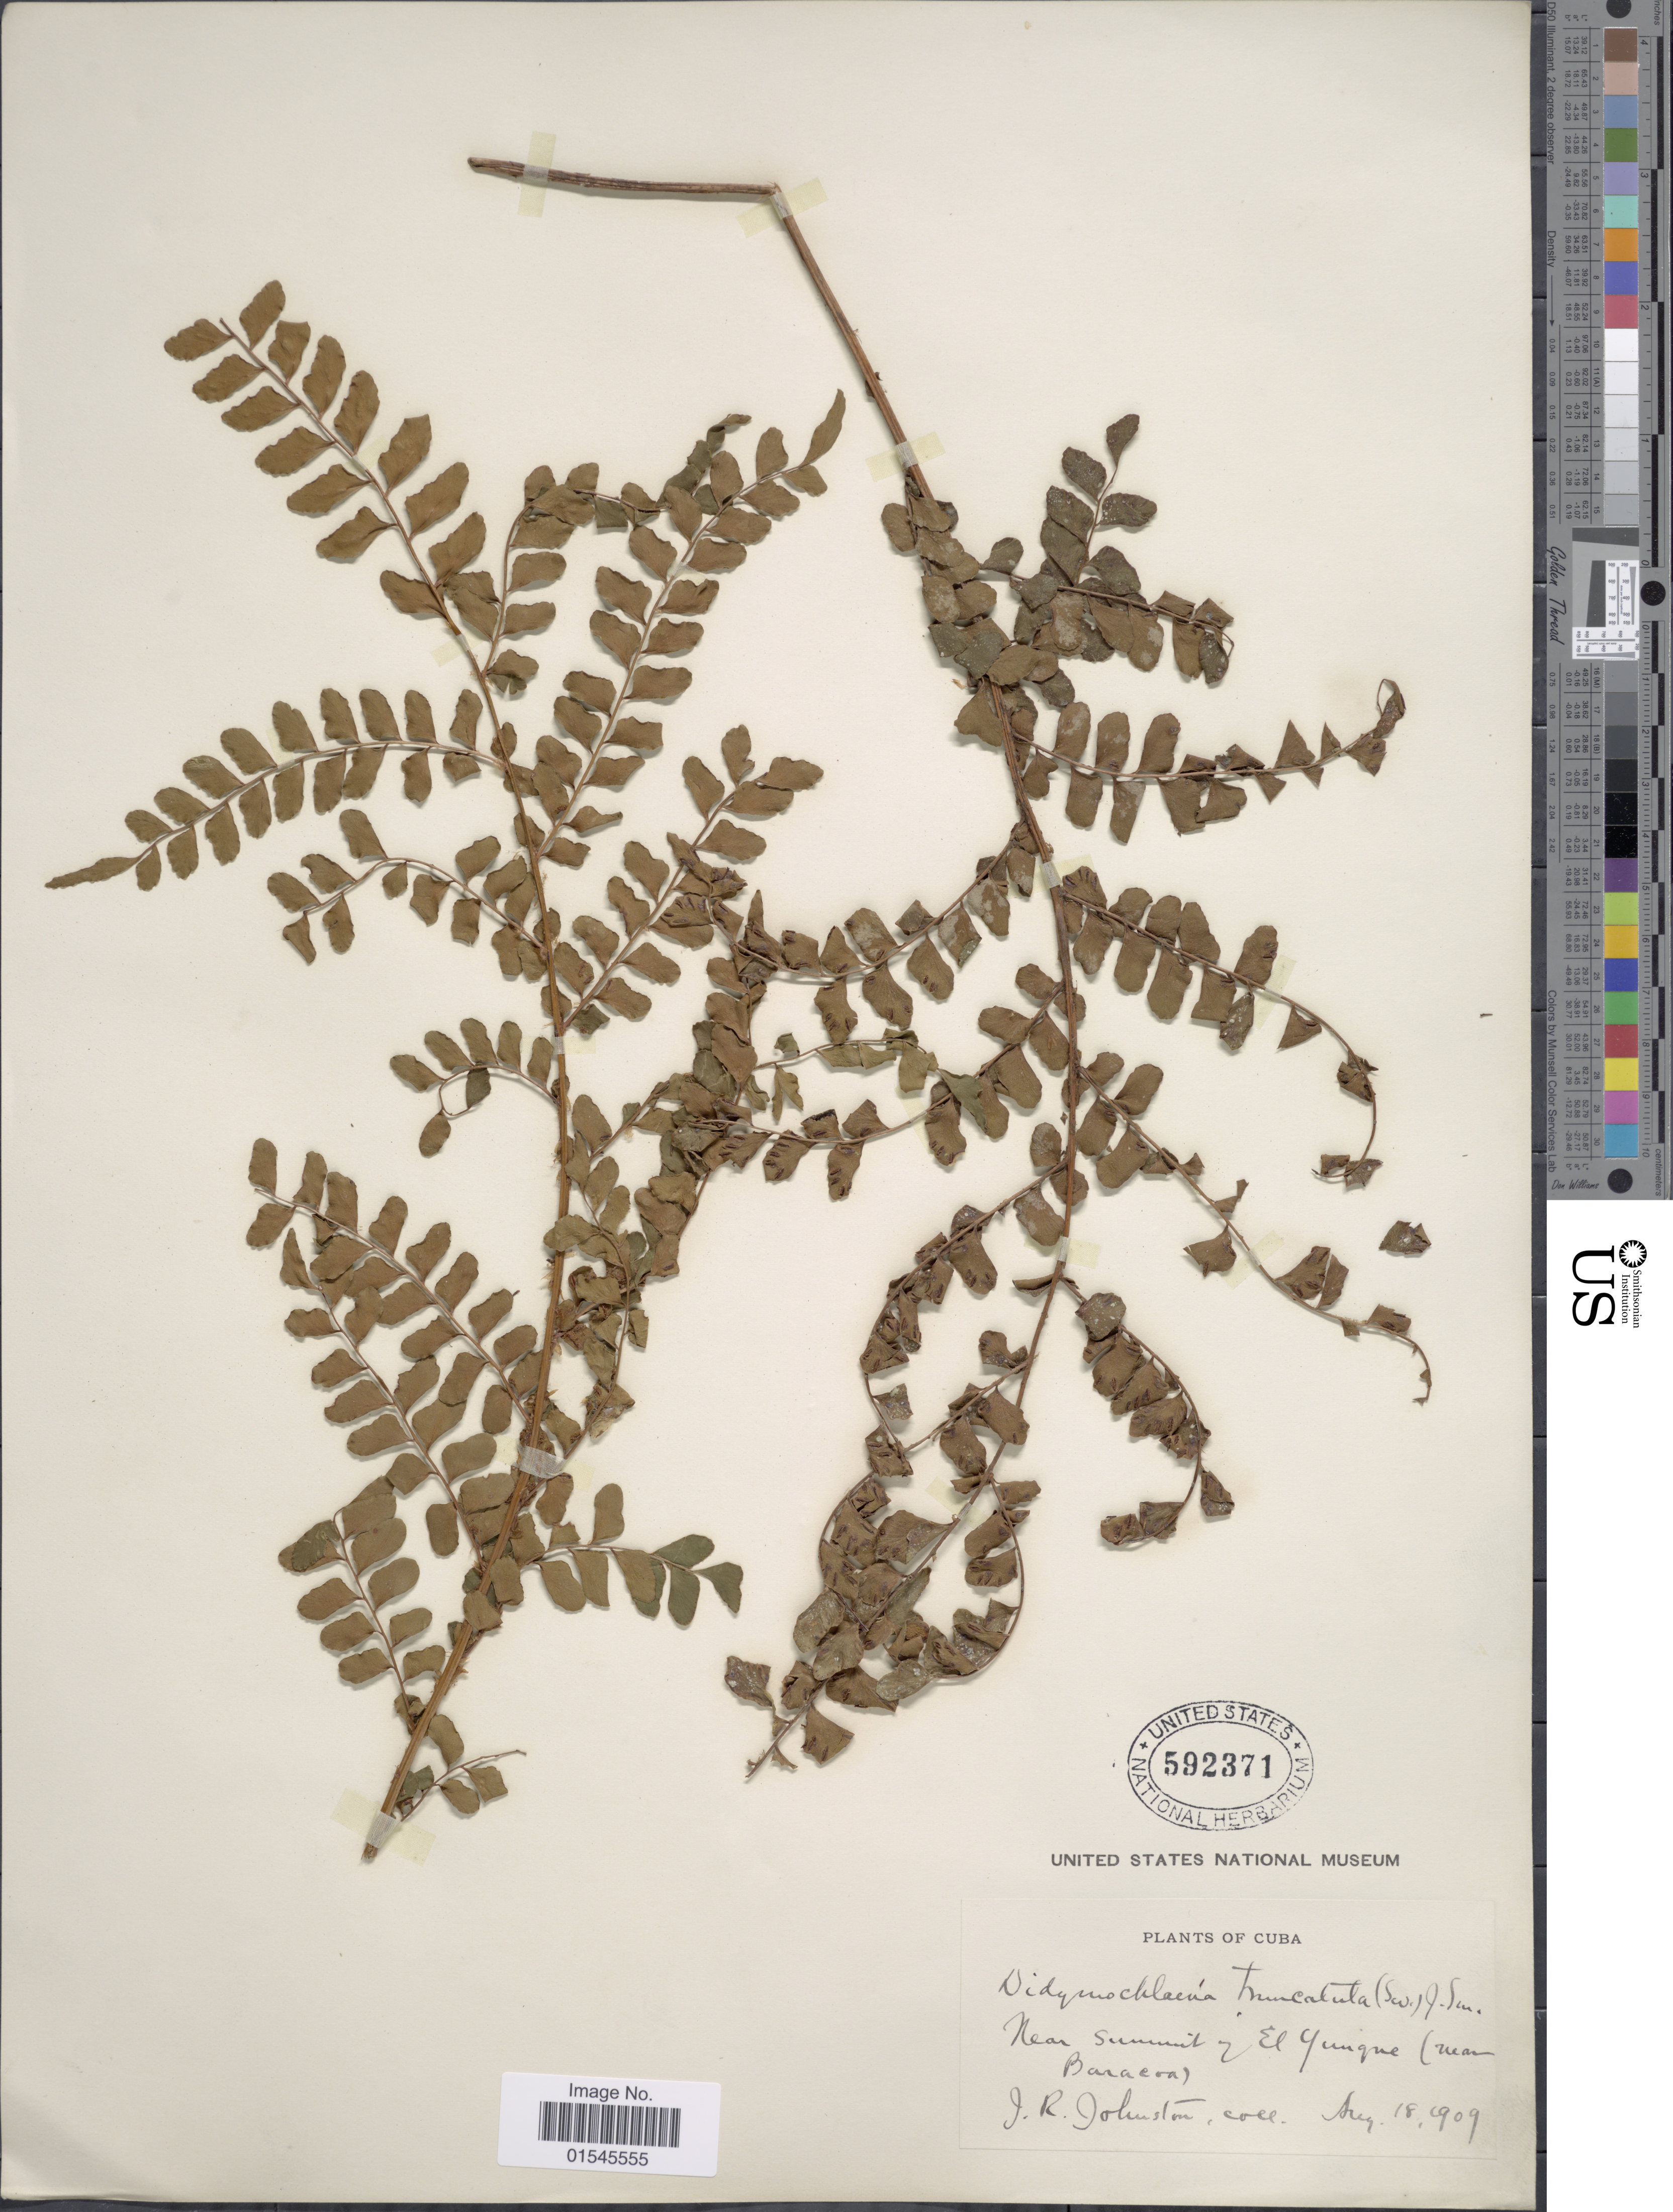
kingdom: Plantae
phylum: Tracheophyta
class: Polypodiopsida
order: Polypodiales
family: Didymochlaenaceae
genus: Didymochlaena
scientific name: Didymochlaena truncatula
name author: (Sw.) J. Sm.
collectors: J. Johnston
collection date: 1909-08-18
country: Cuba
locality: Near summit y El Yunque (near Baracoa)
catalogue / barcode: US 592371